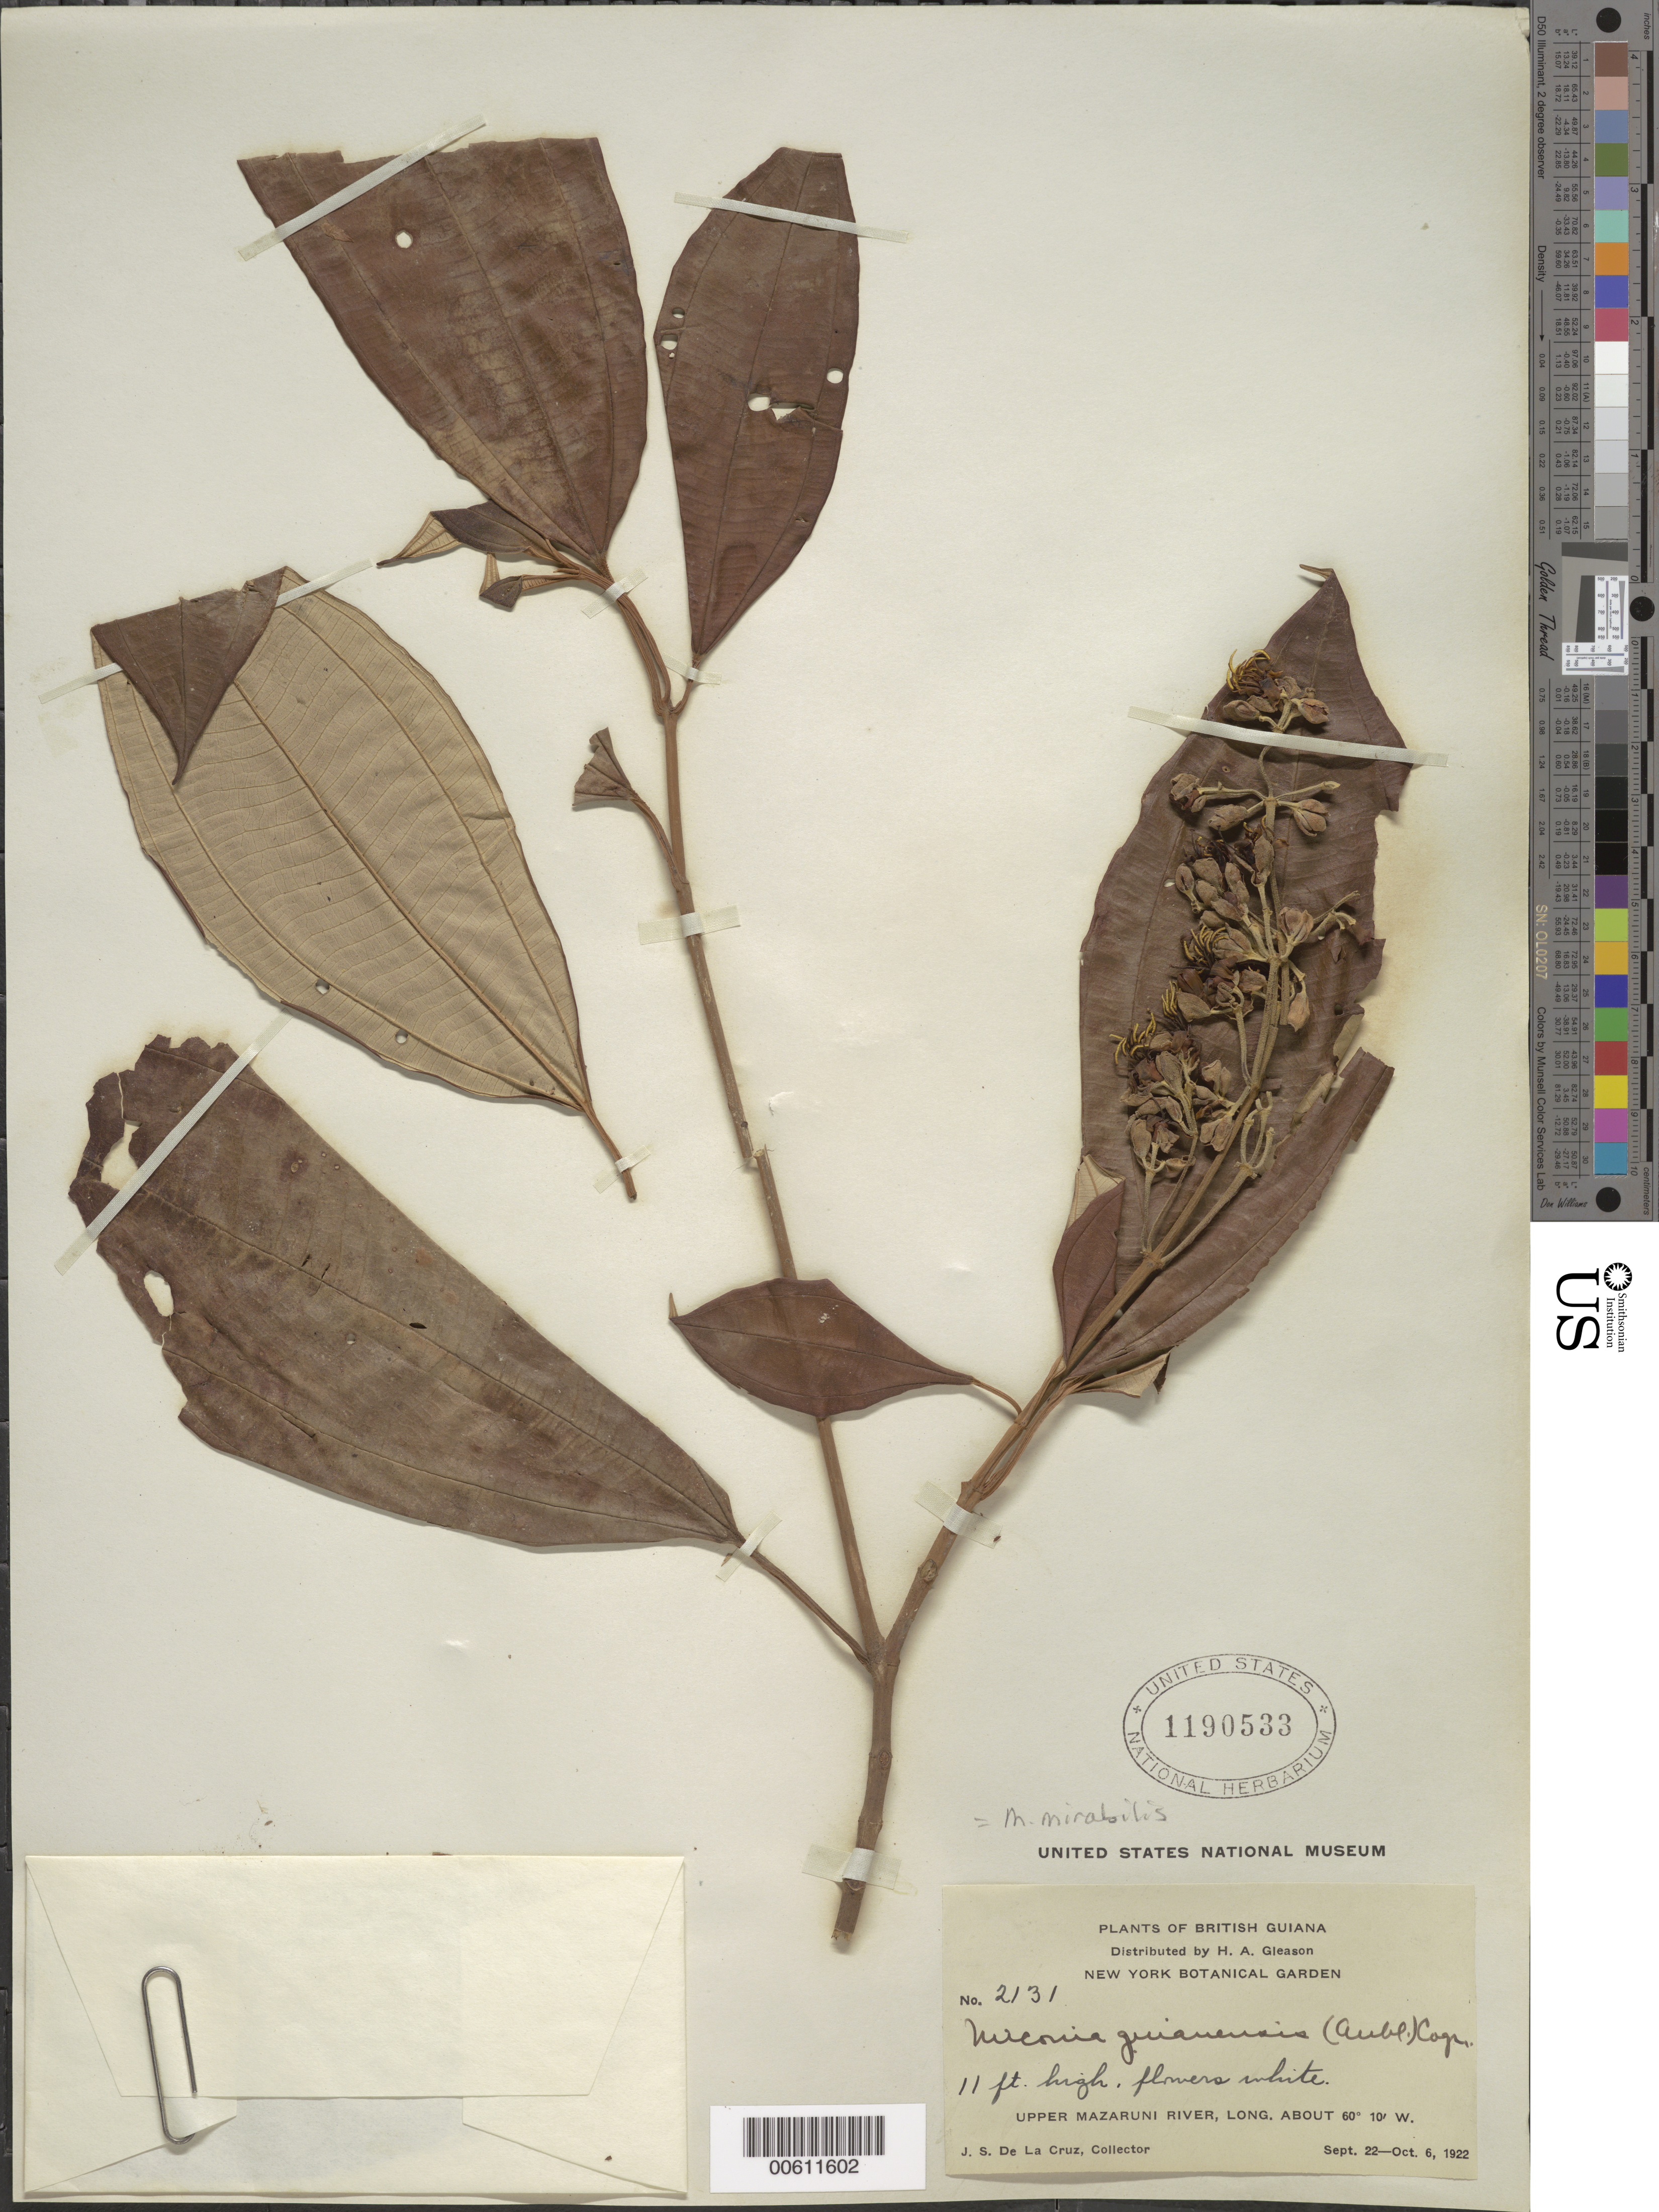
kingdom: Plantae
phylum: Tracheophyta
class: Magnoliopsida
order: Myrtales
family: Melastomataceae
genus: Miconia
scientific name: Miconia mirabilis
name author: (Aubl.) L.O. Williams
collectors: J. S. de la Cruz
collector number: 2131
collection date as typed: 22-Sep-22 to 6-Oct-22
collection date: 1922-09-22/1922-10-06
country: Guyana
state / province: Cuyuni-Mazaruni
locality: Upper Mazaruni R.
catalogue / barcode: US 1190533